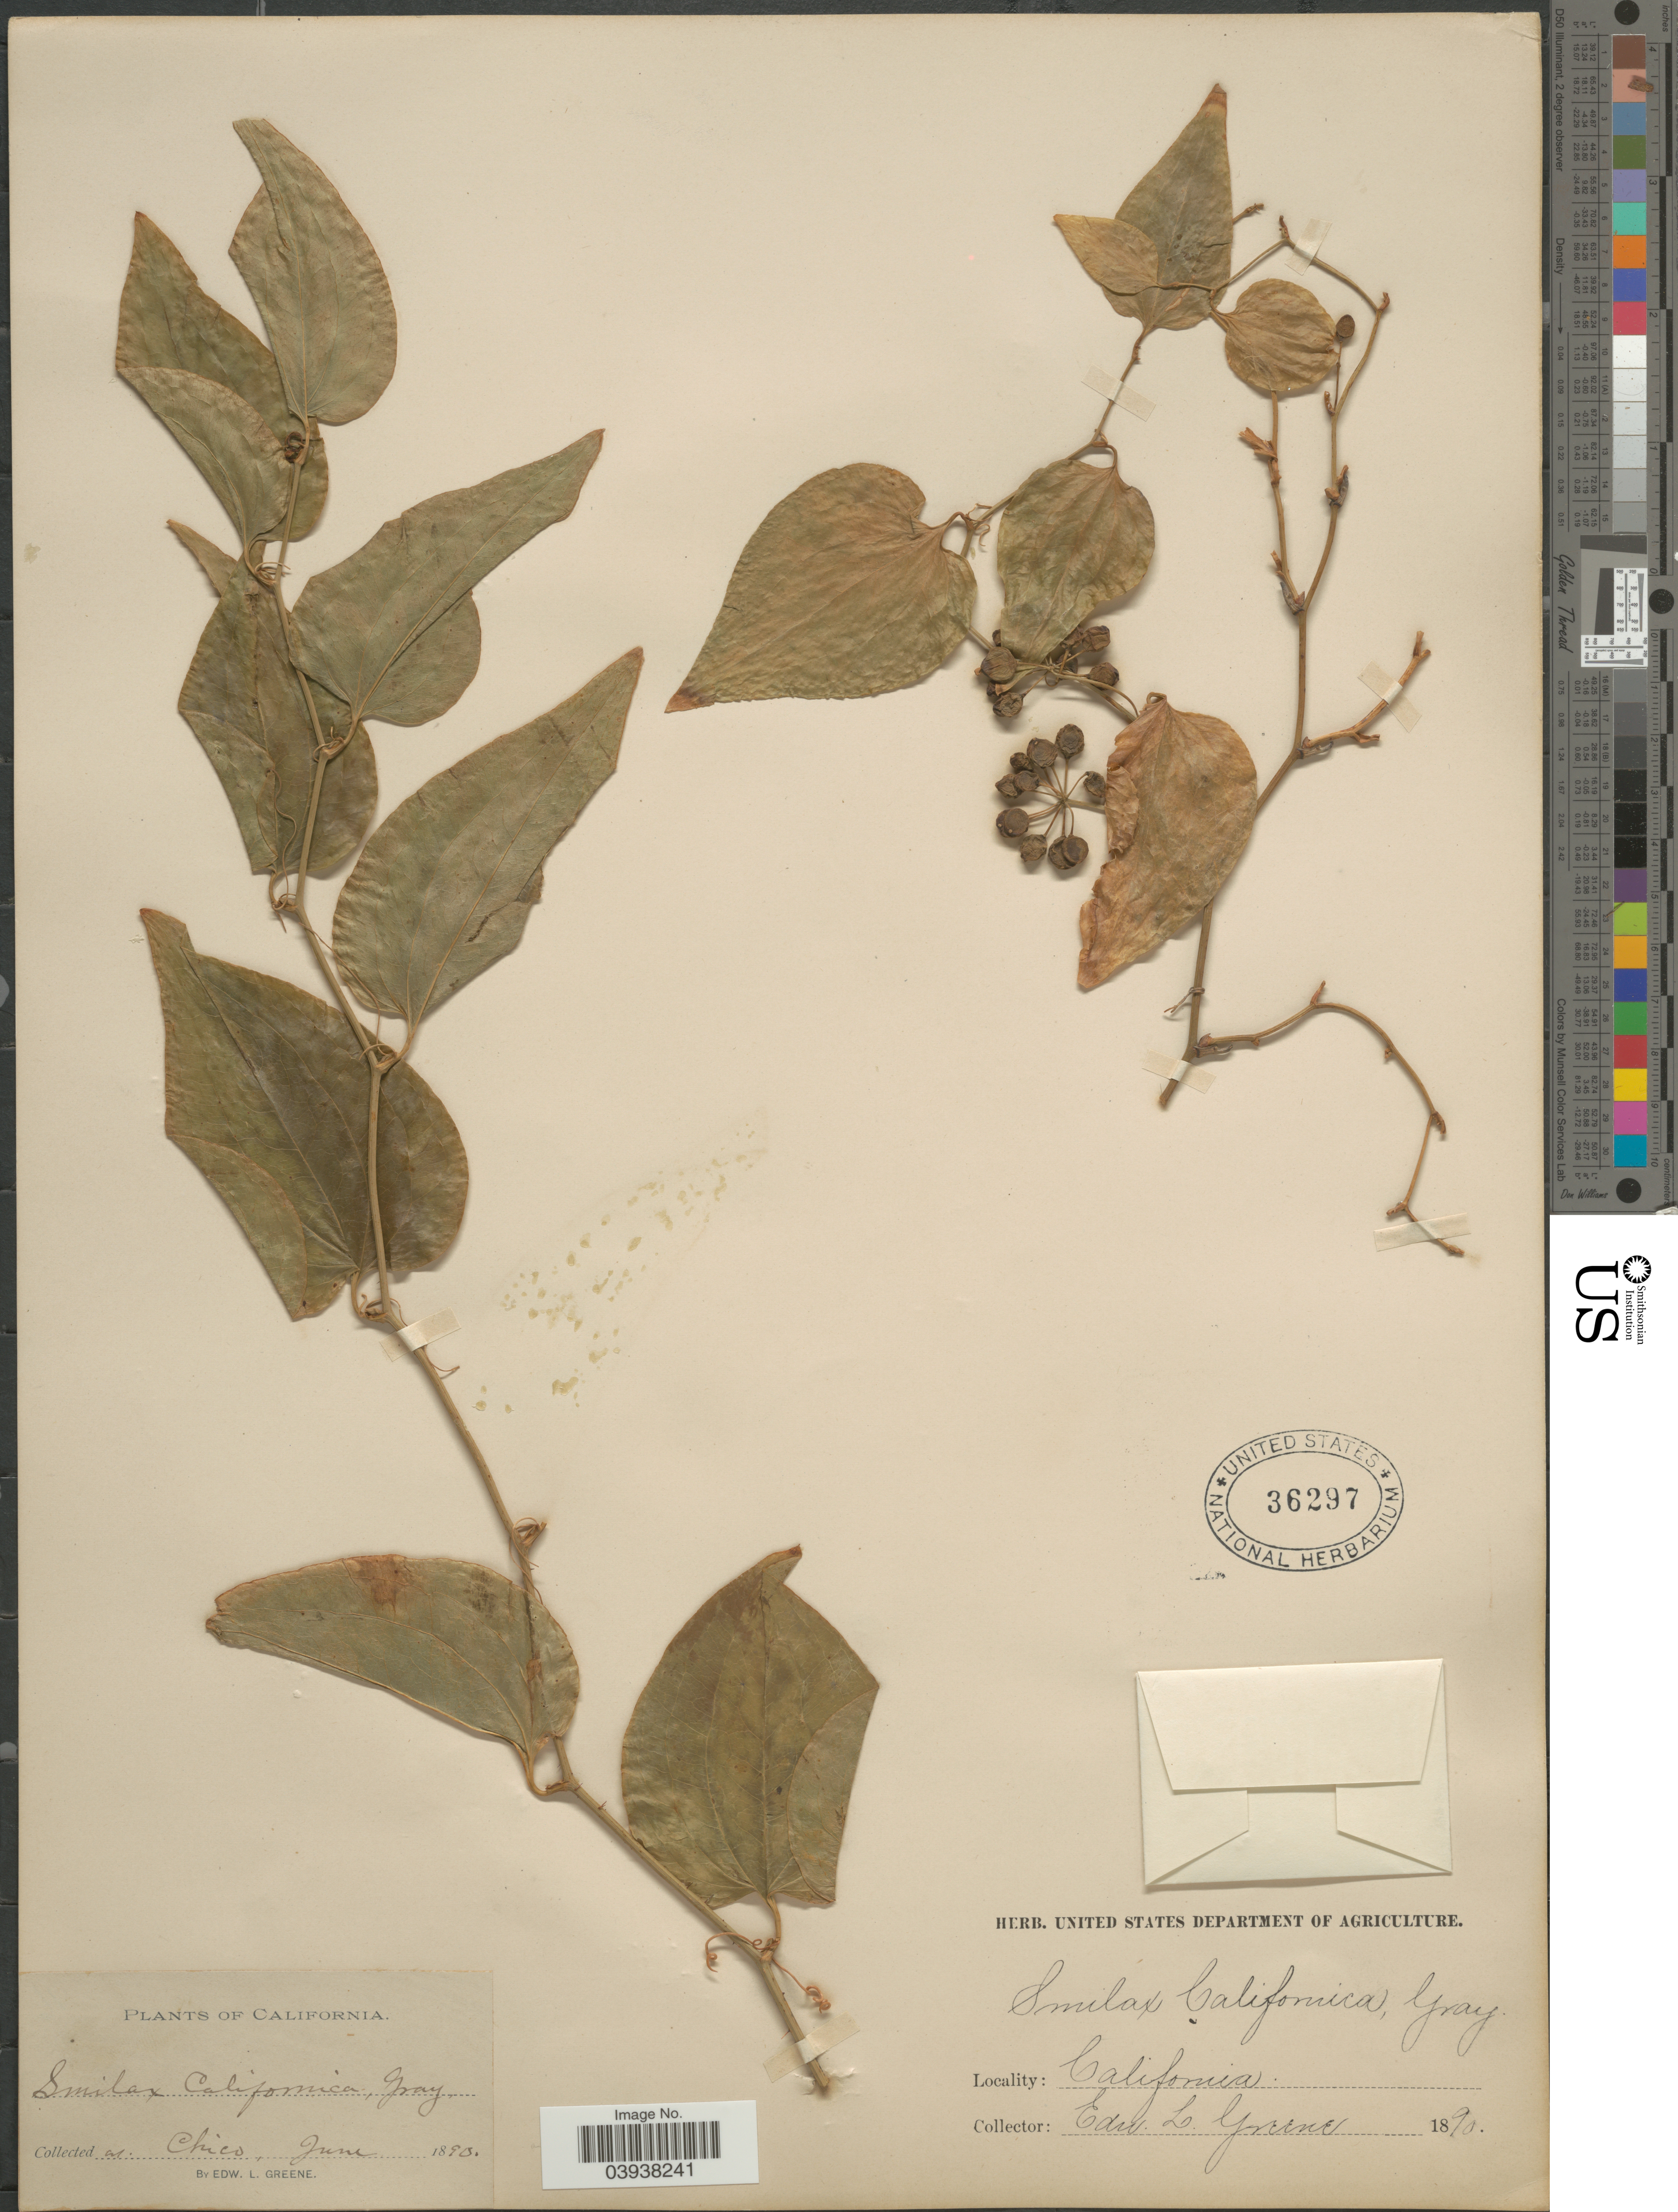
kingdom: Plantae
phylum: Tracheophyta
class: Liliopsida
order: Liliales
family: Smilacaceae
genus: Smilax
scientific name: Smilax californica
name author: (A. DC.) A. Gray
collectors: E. L. Greene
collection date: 1890-06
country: United States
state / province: California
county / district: Butte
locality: At Chico.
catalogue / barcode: US 36297